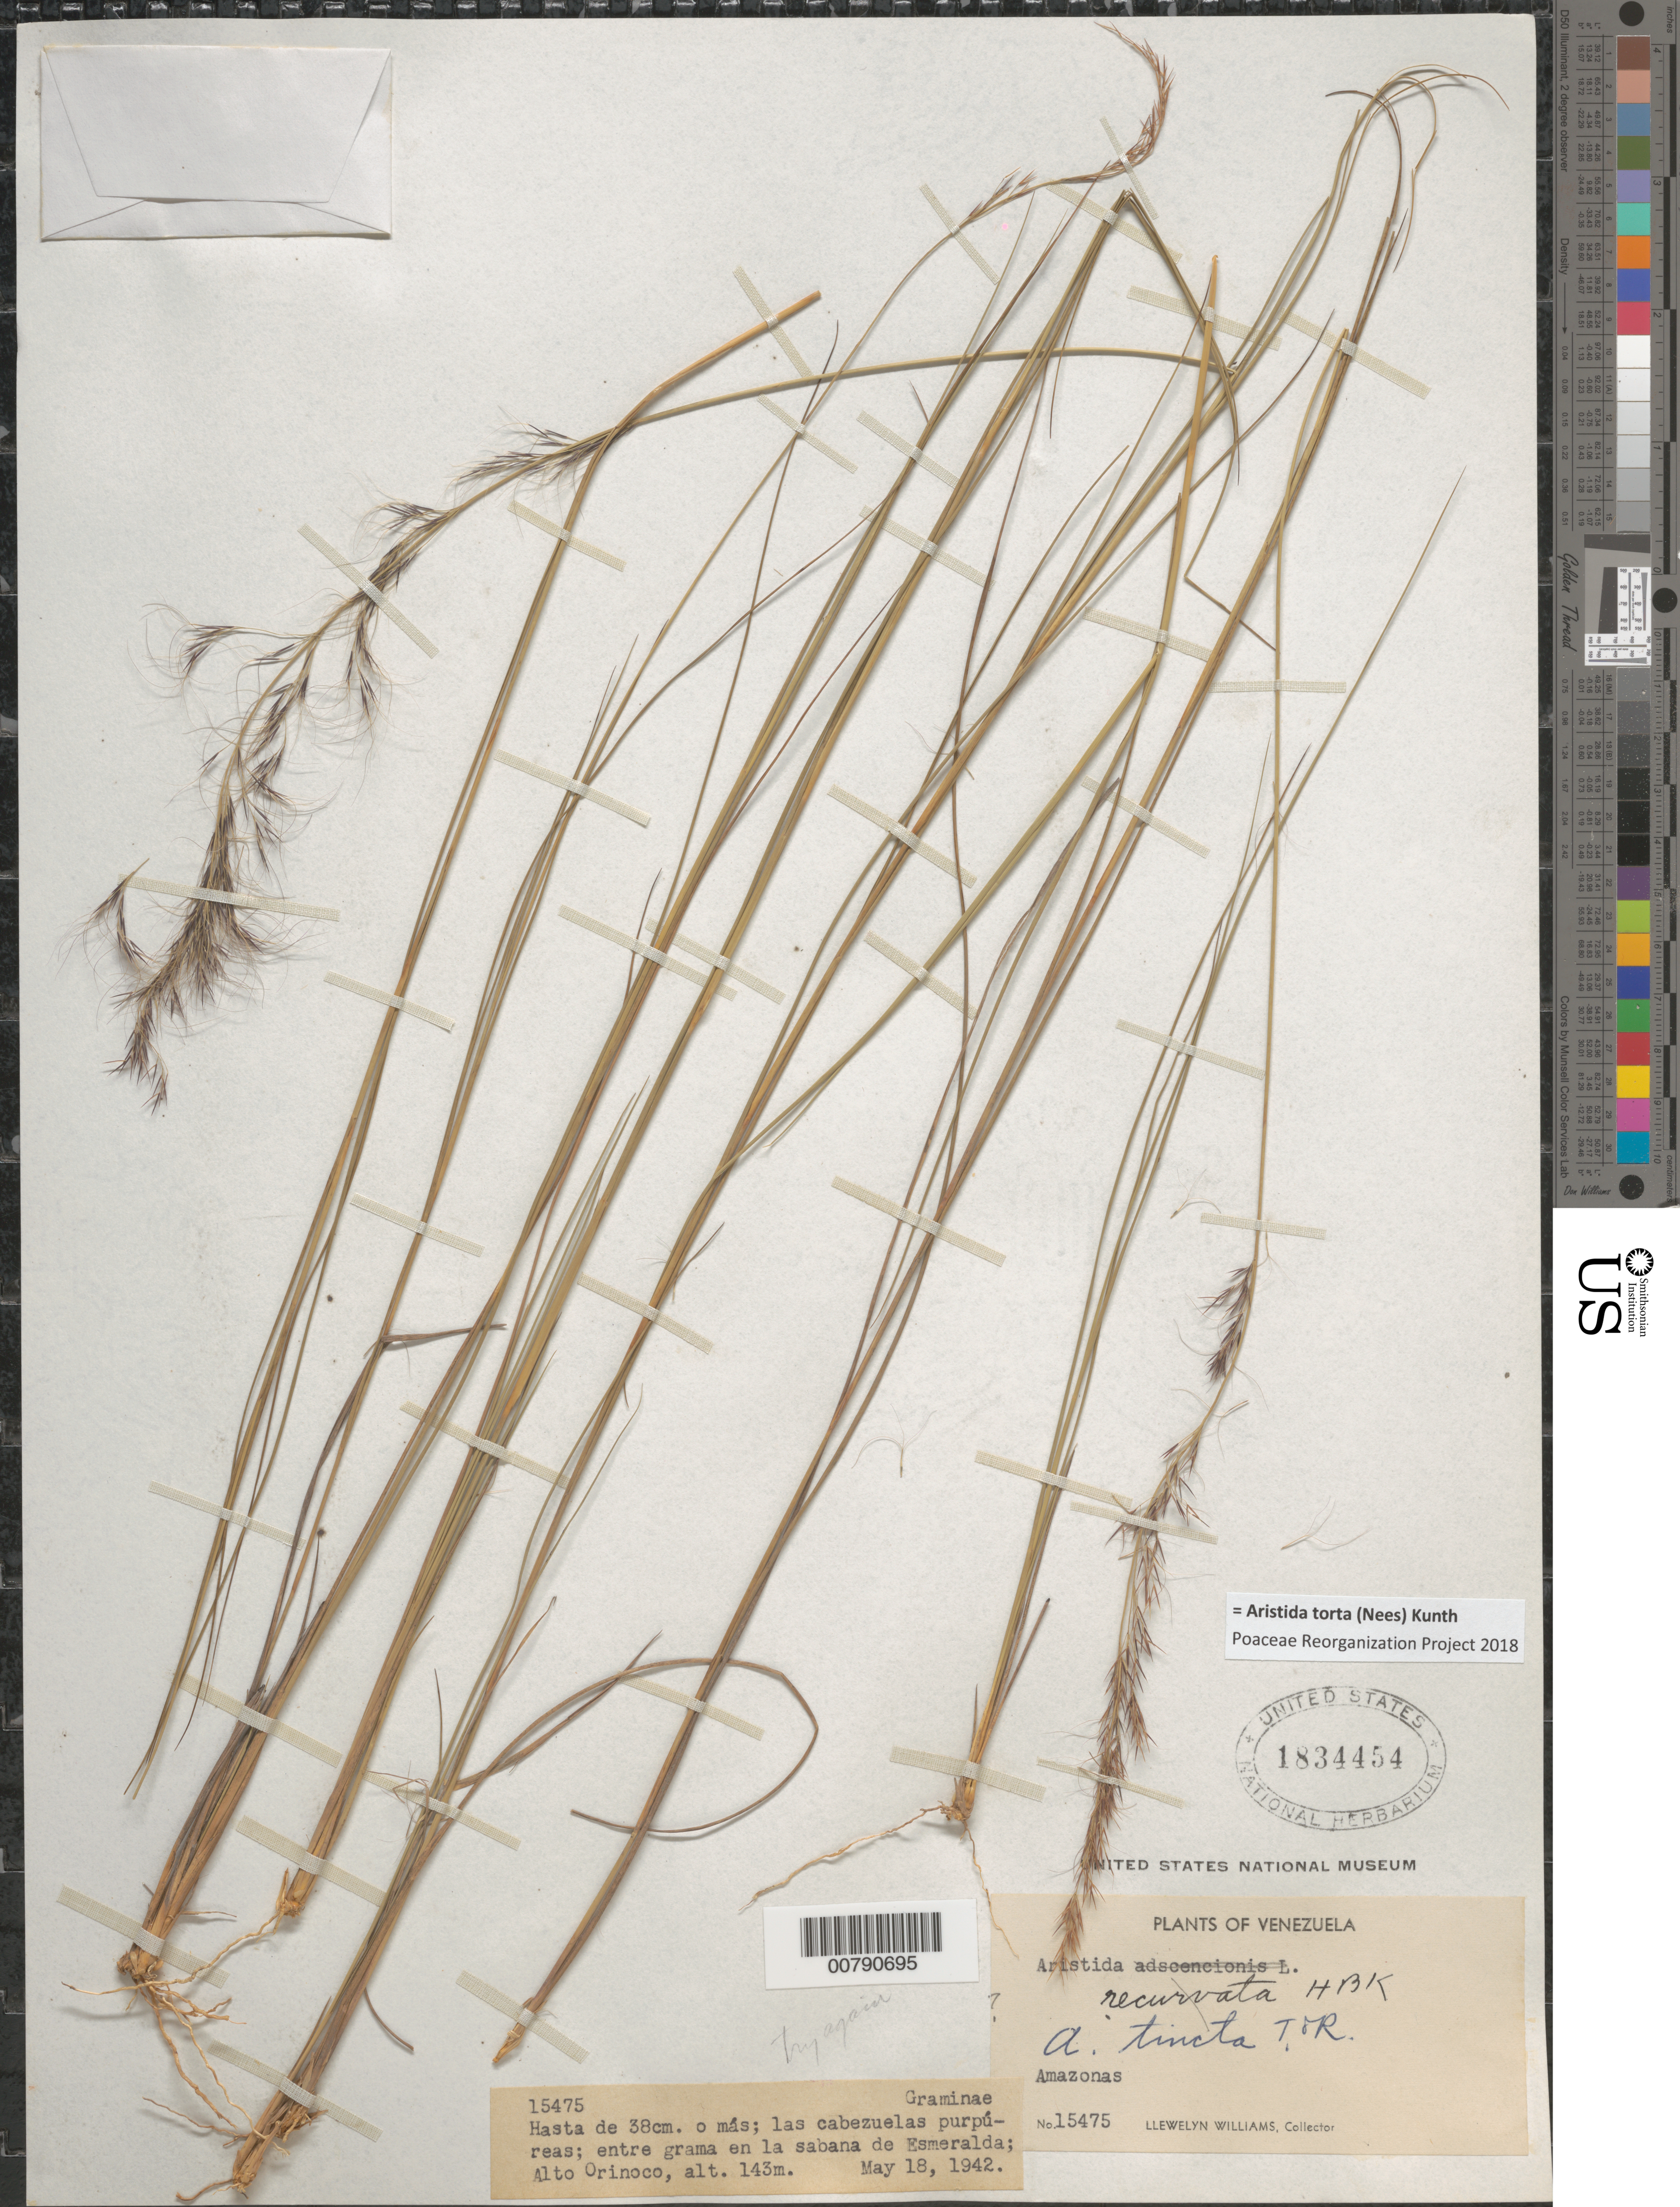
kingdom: Plantae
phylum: Tracheophyta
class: Liliopsida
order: Poales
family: Poaceae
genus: Aristida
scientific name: Aristida torta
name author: (Nees) Kunth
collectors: Ll. Williams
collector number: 15475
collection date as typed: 18-May-42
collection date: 1942-05-18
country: Venezuela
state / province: Amazonas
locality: Esmeralda, Alto Orinoco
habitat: Entre grama en la sabana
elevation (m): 143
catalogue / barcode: US 1834454